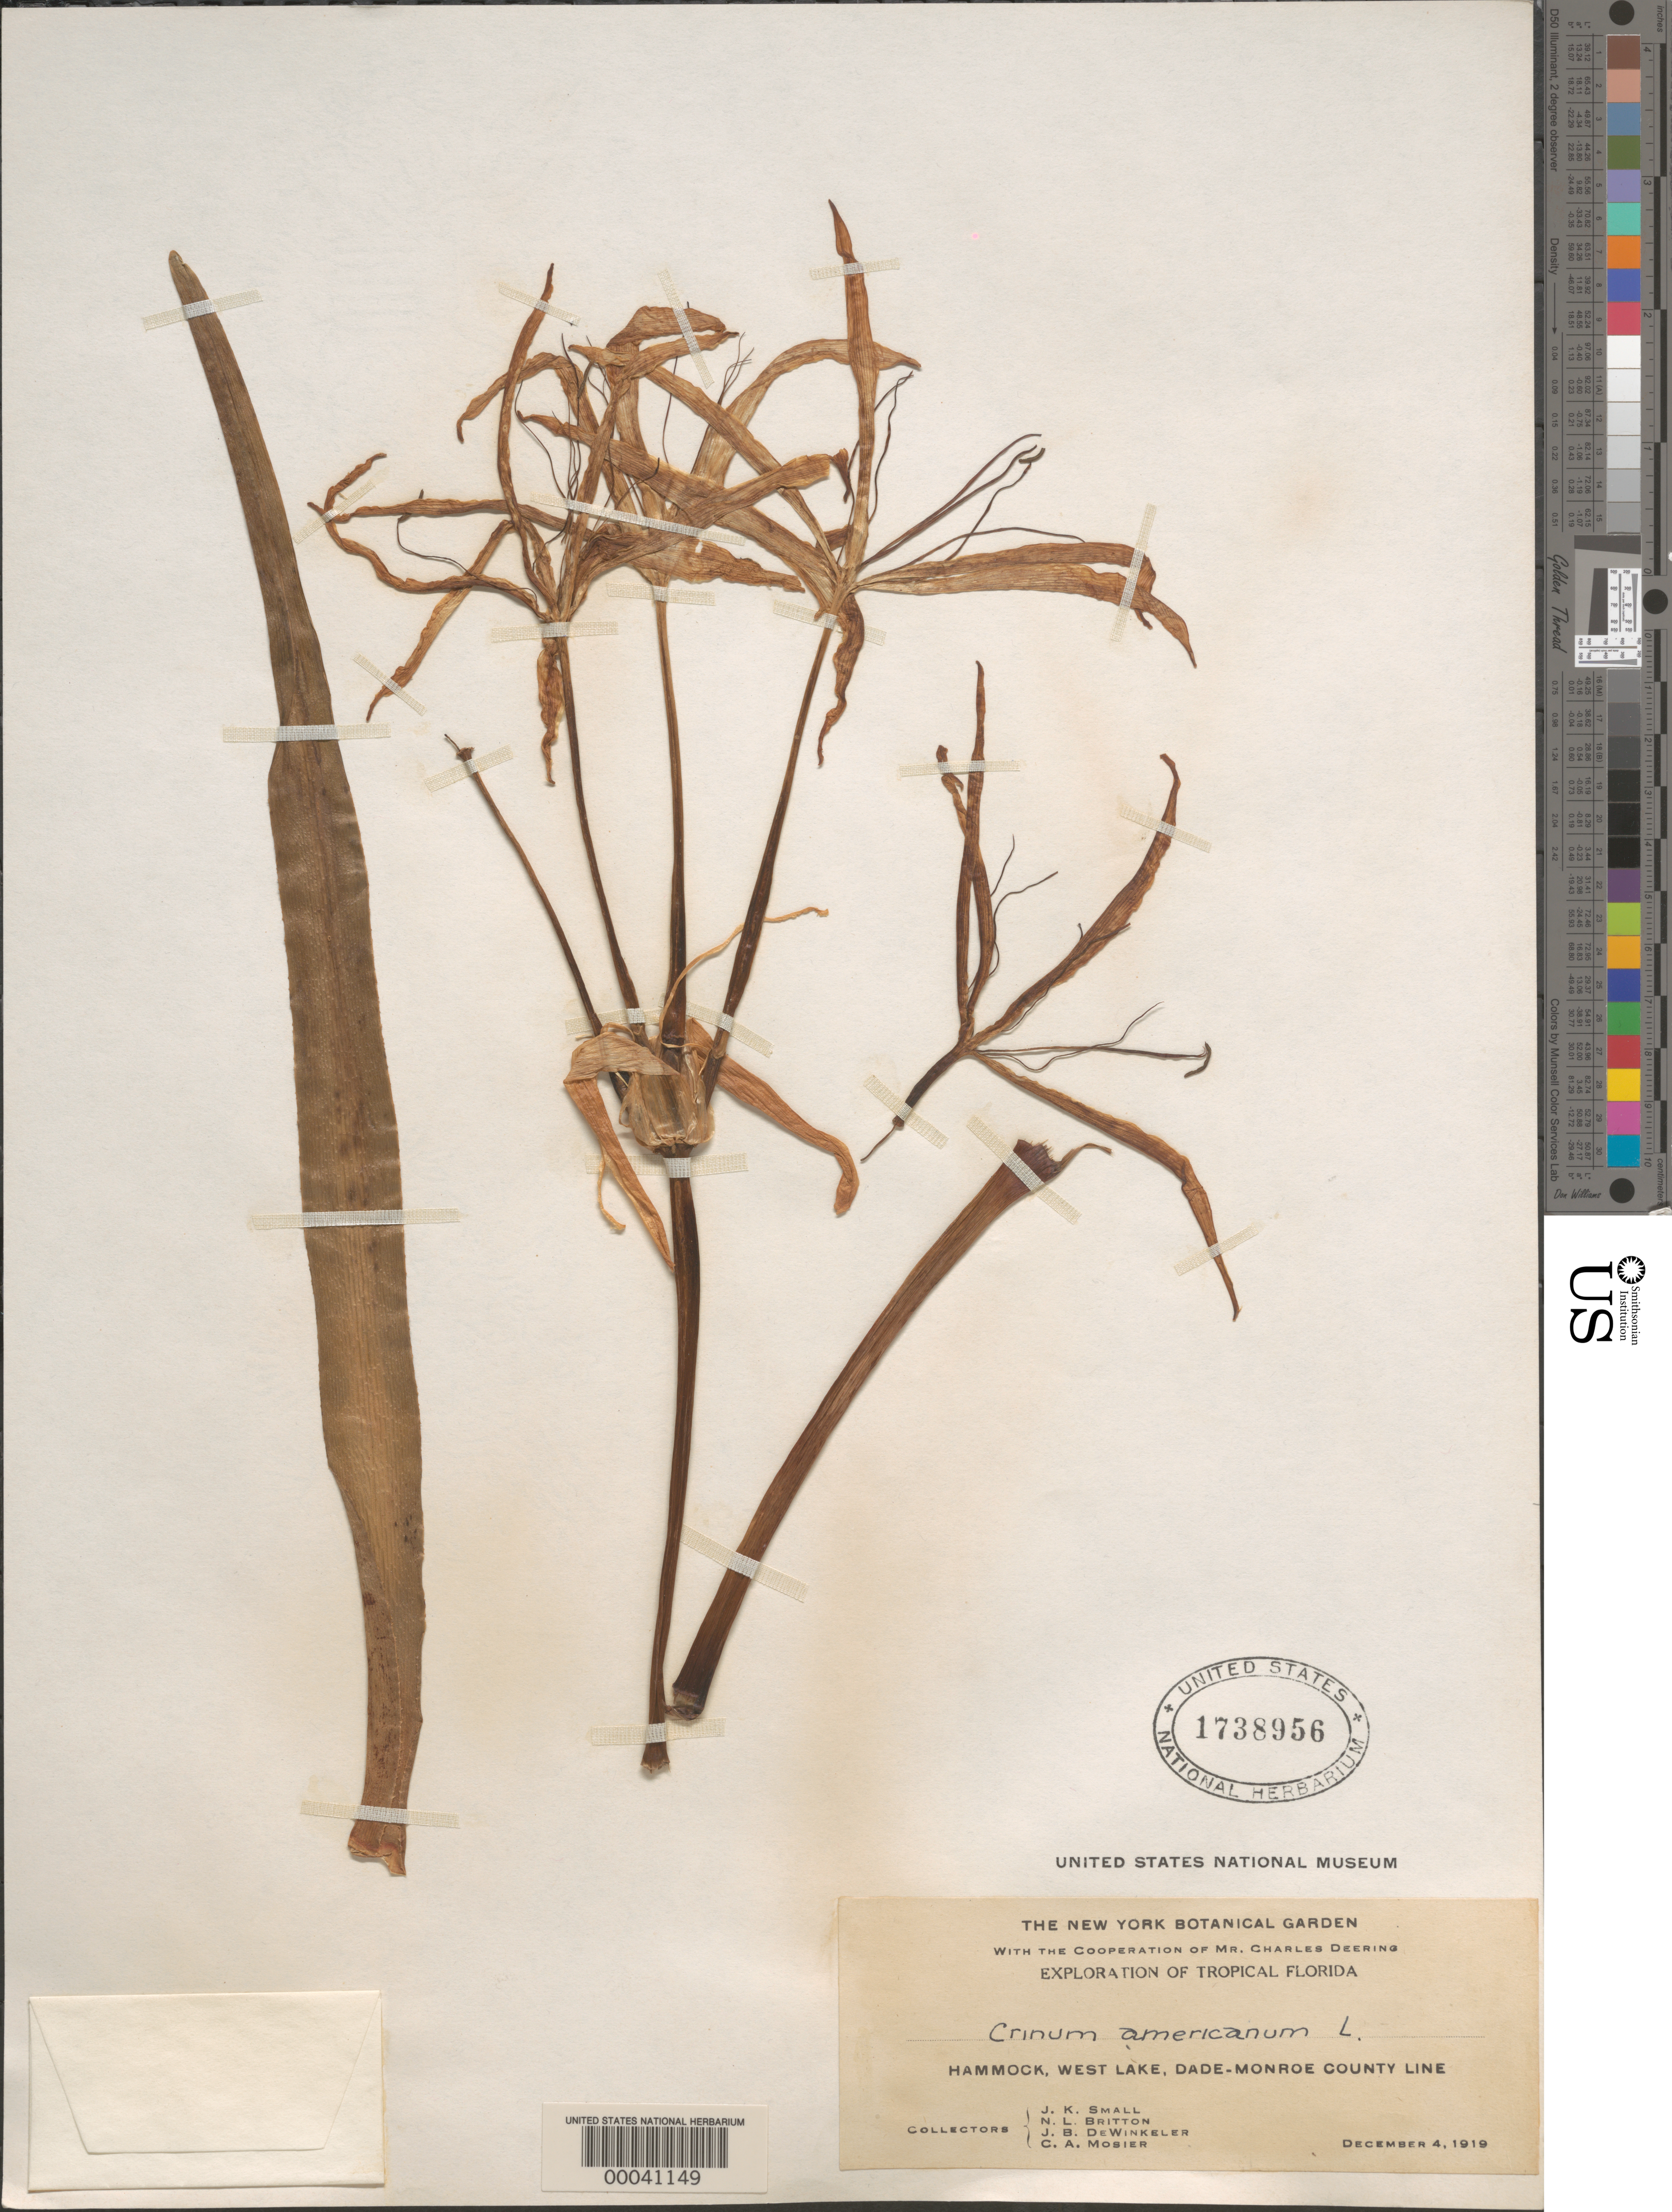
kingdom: Plantae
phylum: Tracheophyta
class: Liliopsida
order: Asparagales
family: Amaryllidaceae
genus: Crinum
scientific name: Crinum americanum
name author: L.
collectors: J. K. Small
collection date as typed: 04 Dec 1919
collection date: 1919-12-04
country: United States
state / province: Florida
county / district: Dade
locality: West lake, near monroe county line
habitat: Hammock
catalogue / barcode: US 1738956